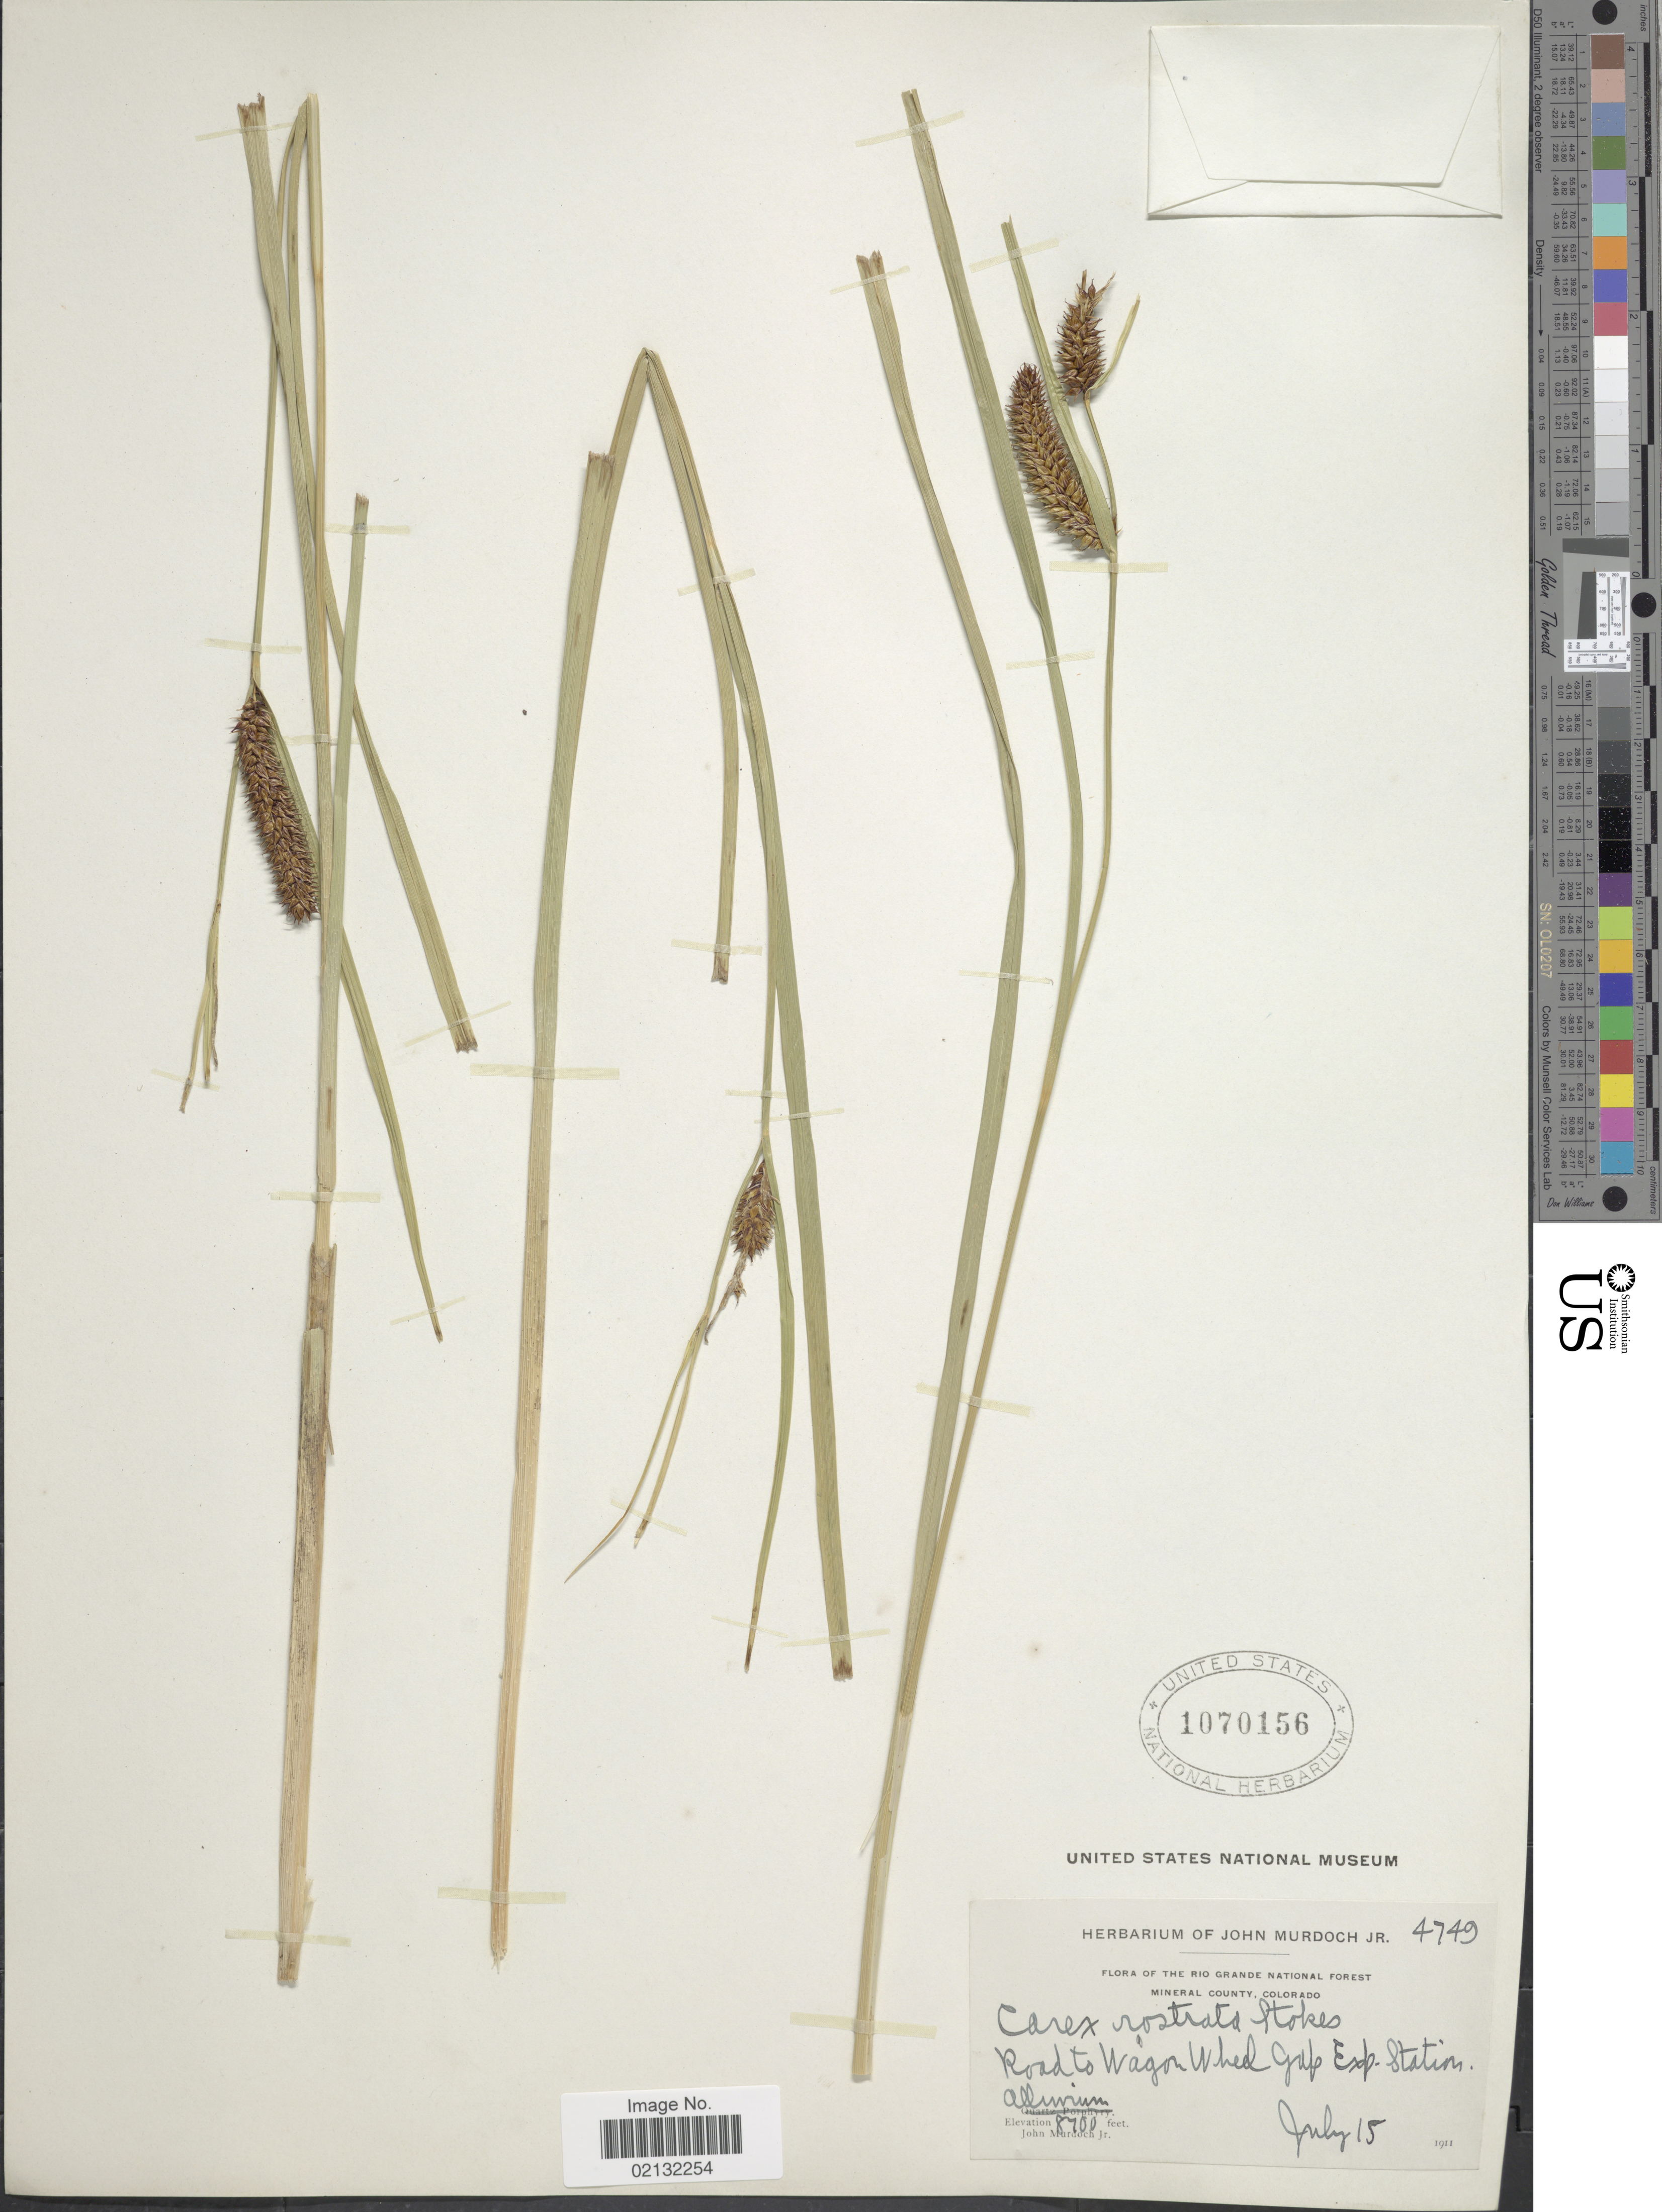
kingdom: Plantae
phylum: Tracheophyta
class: Liliopsida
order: Poales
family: Cyperaceae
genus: Carex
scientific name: Carex rostrata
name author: Stokes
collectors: J. Murdock Jr.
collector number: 4749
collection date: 1911-07-15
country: United States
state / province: Colorado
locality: Rio Grande National Forest, Mineral County, road to Wagon Wheel Gap Exp-Station, Alluvium [unsure placement]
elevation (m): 2652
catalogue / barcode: US 1070156